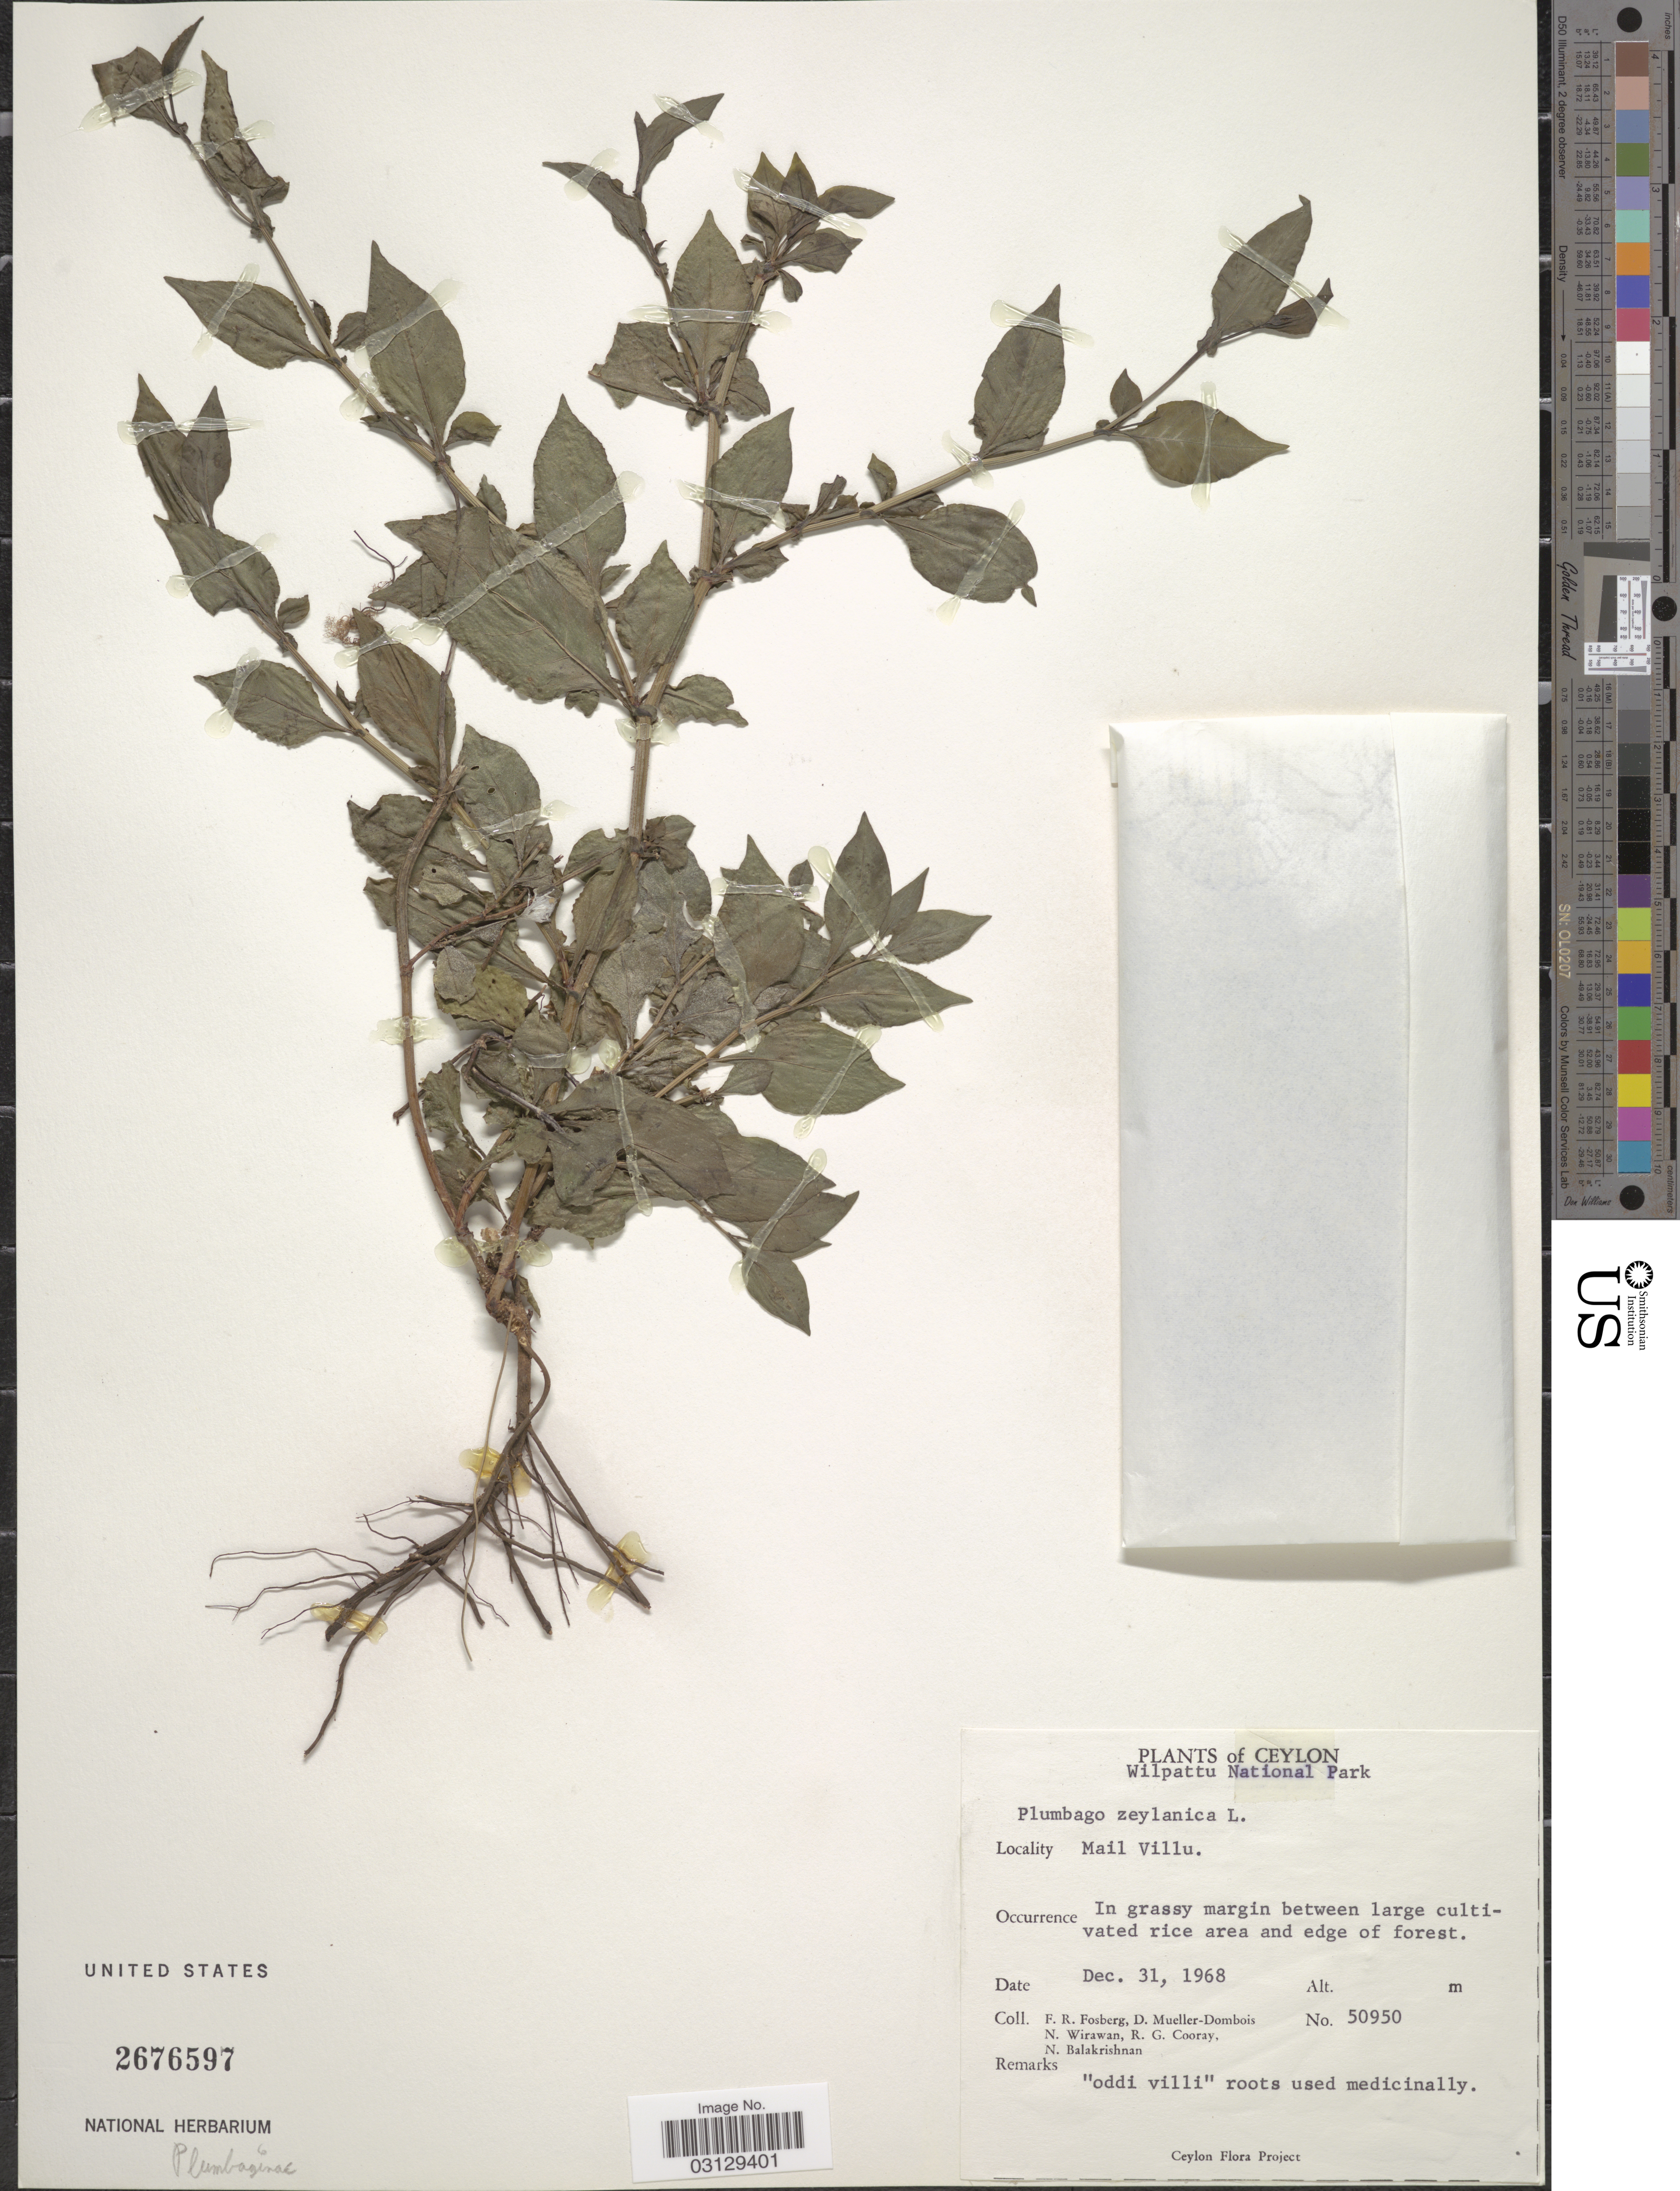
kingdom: Plantae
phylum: Tracheophyta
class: Magnoliopsida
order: Caryophyllales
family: Plumbaginaceae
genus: Plumbago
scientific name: Plumbago zeylanica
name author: L.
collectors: F. R. Fosberg, D. Mueller-Dombois, N. Wirawan, R. Cooray & N. Balakrishnan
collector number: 50950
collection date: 1968-12-31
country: Sri Lanka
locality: Ceylon. Wilpattu National Park. Mail Villu.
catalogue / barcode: US 2676597